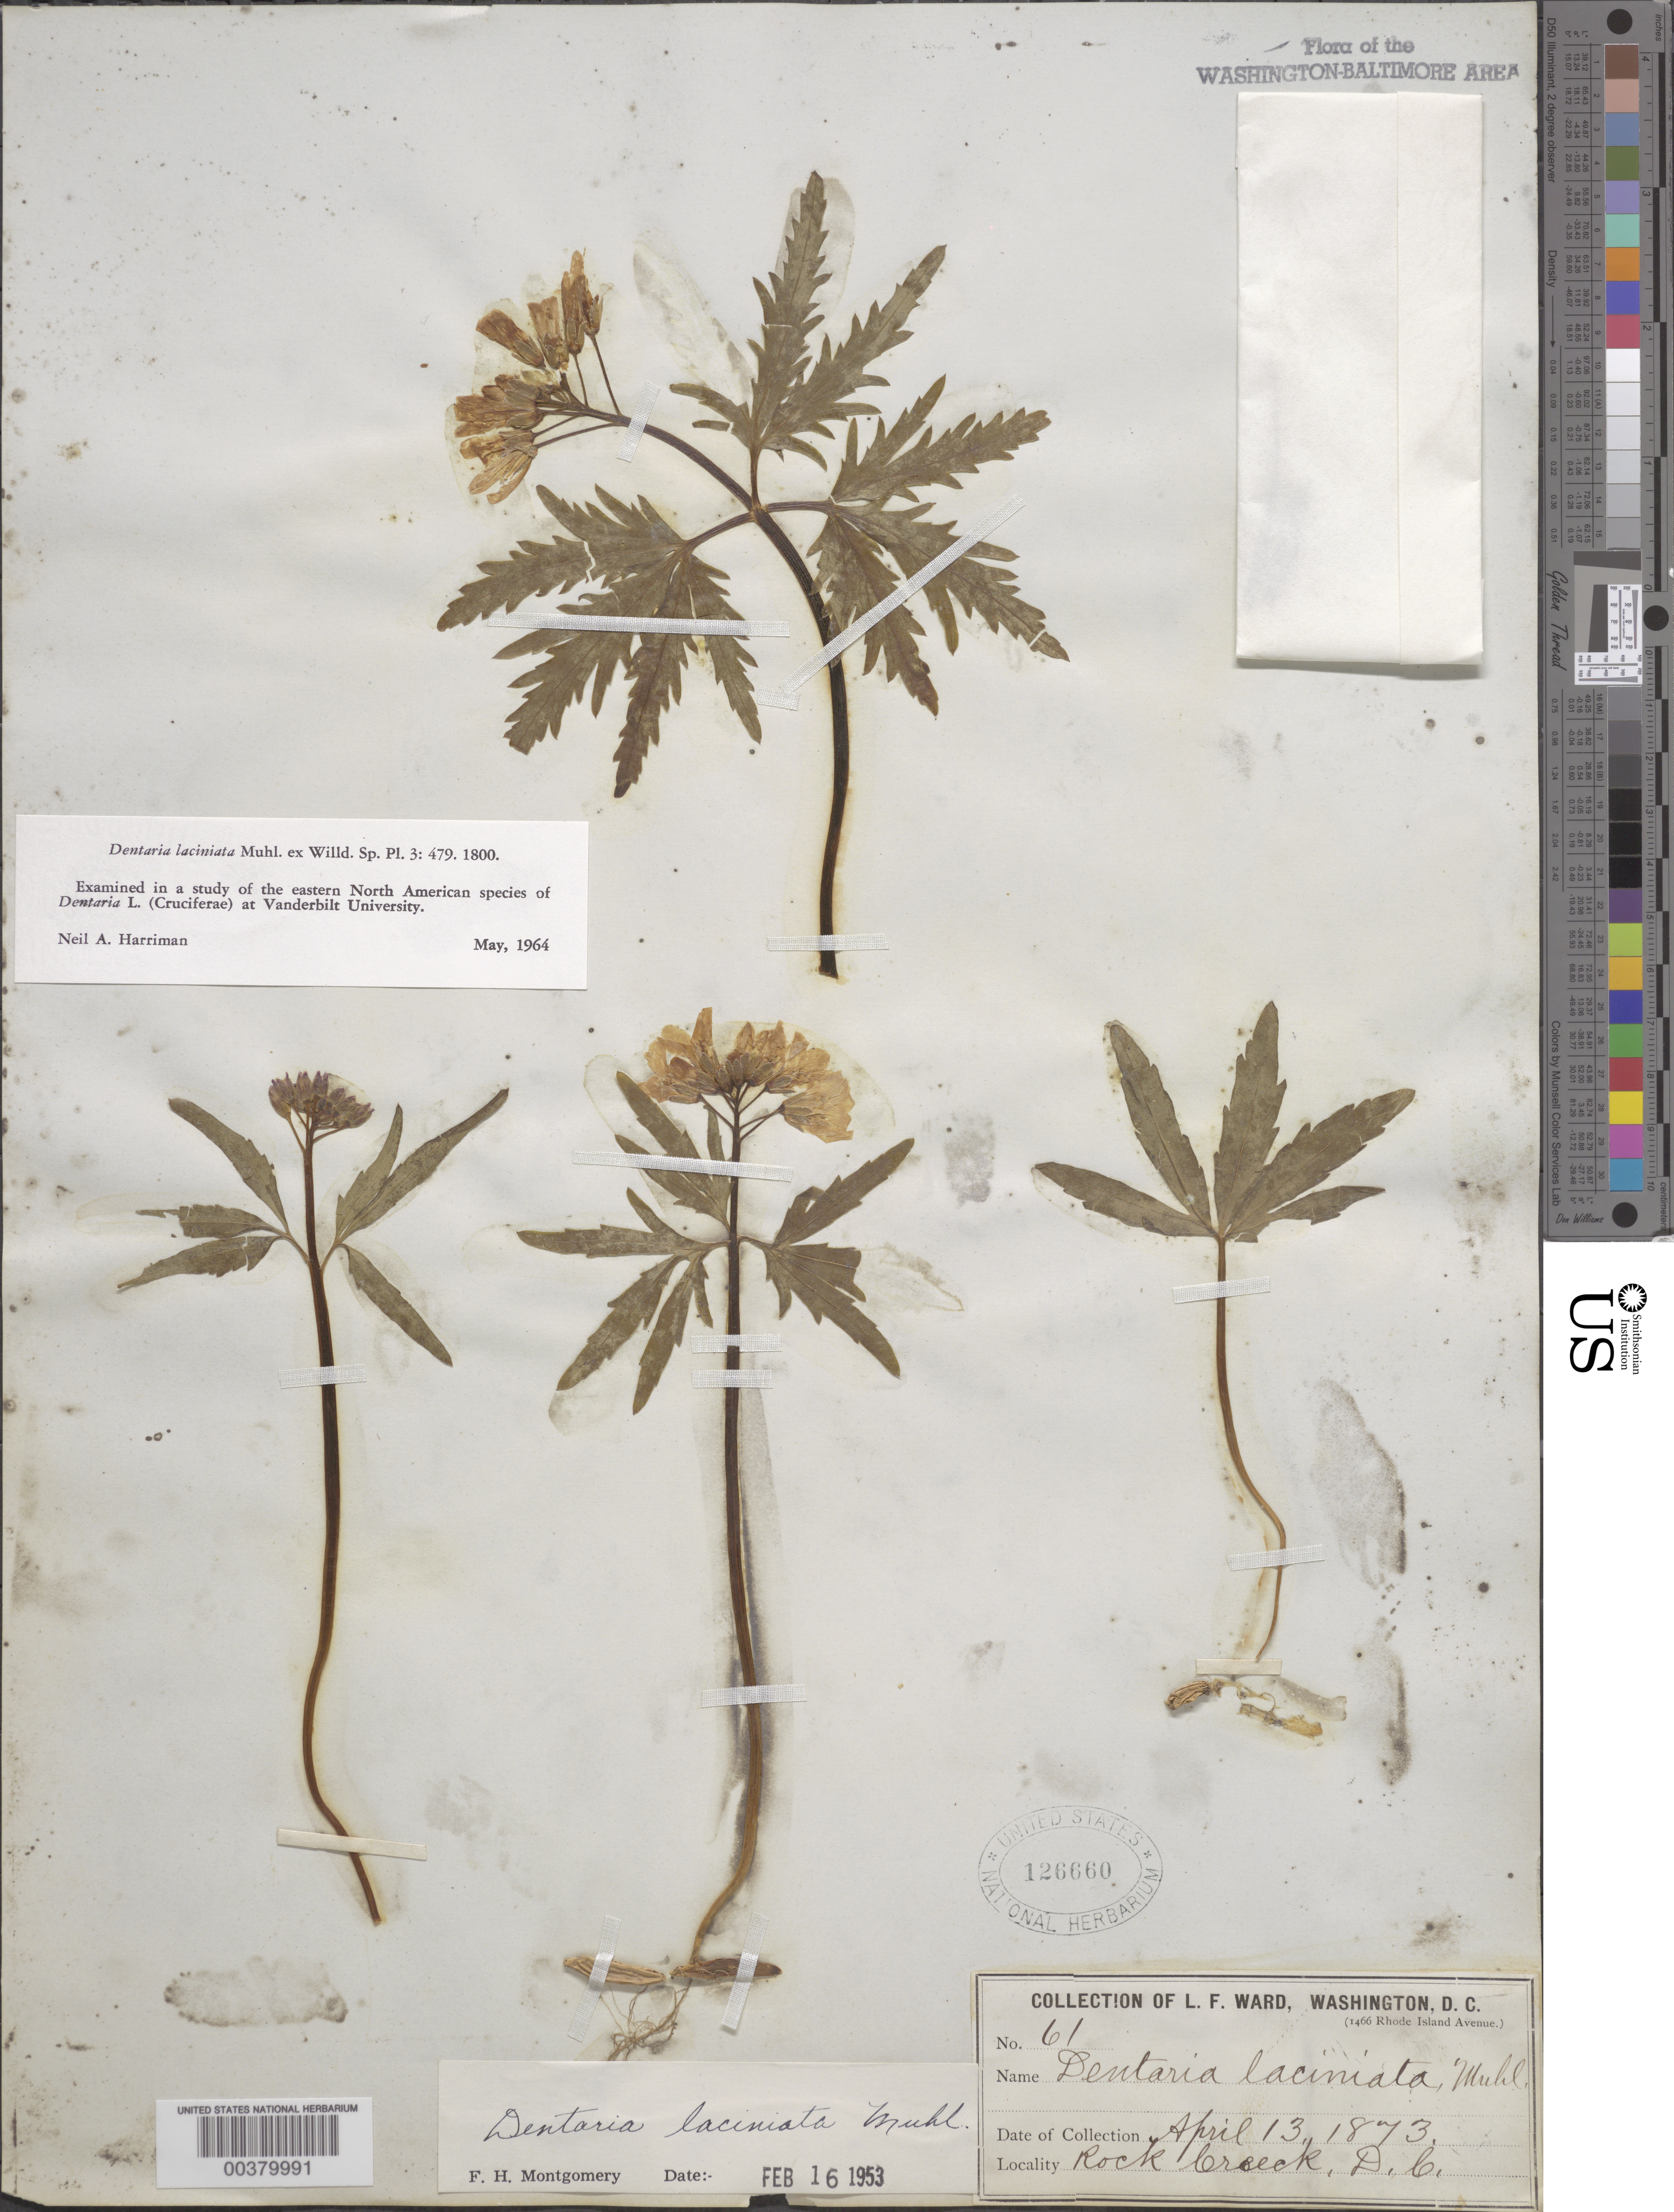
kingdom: Plantae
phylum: Tracheophyta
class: Magnoliopsida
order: Brassicales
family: Brassicaceae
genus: Cardamine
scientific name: Cardamine concatenata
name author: (Michx.) Sw.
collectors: L. F. Ward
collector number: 61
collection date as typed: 13 Apr 1873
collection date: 1873-04-13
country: United States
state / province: District of Columbia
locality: Rock Creek Rock Creek Park & vicinity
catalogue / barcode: US 126660